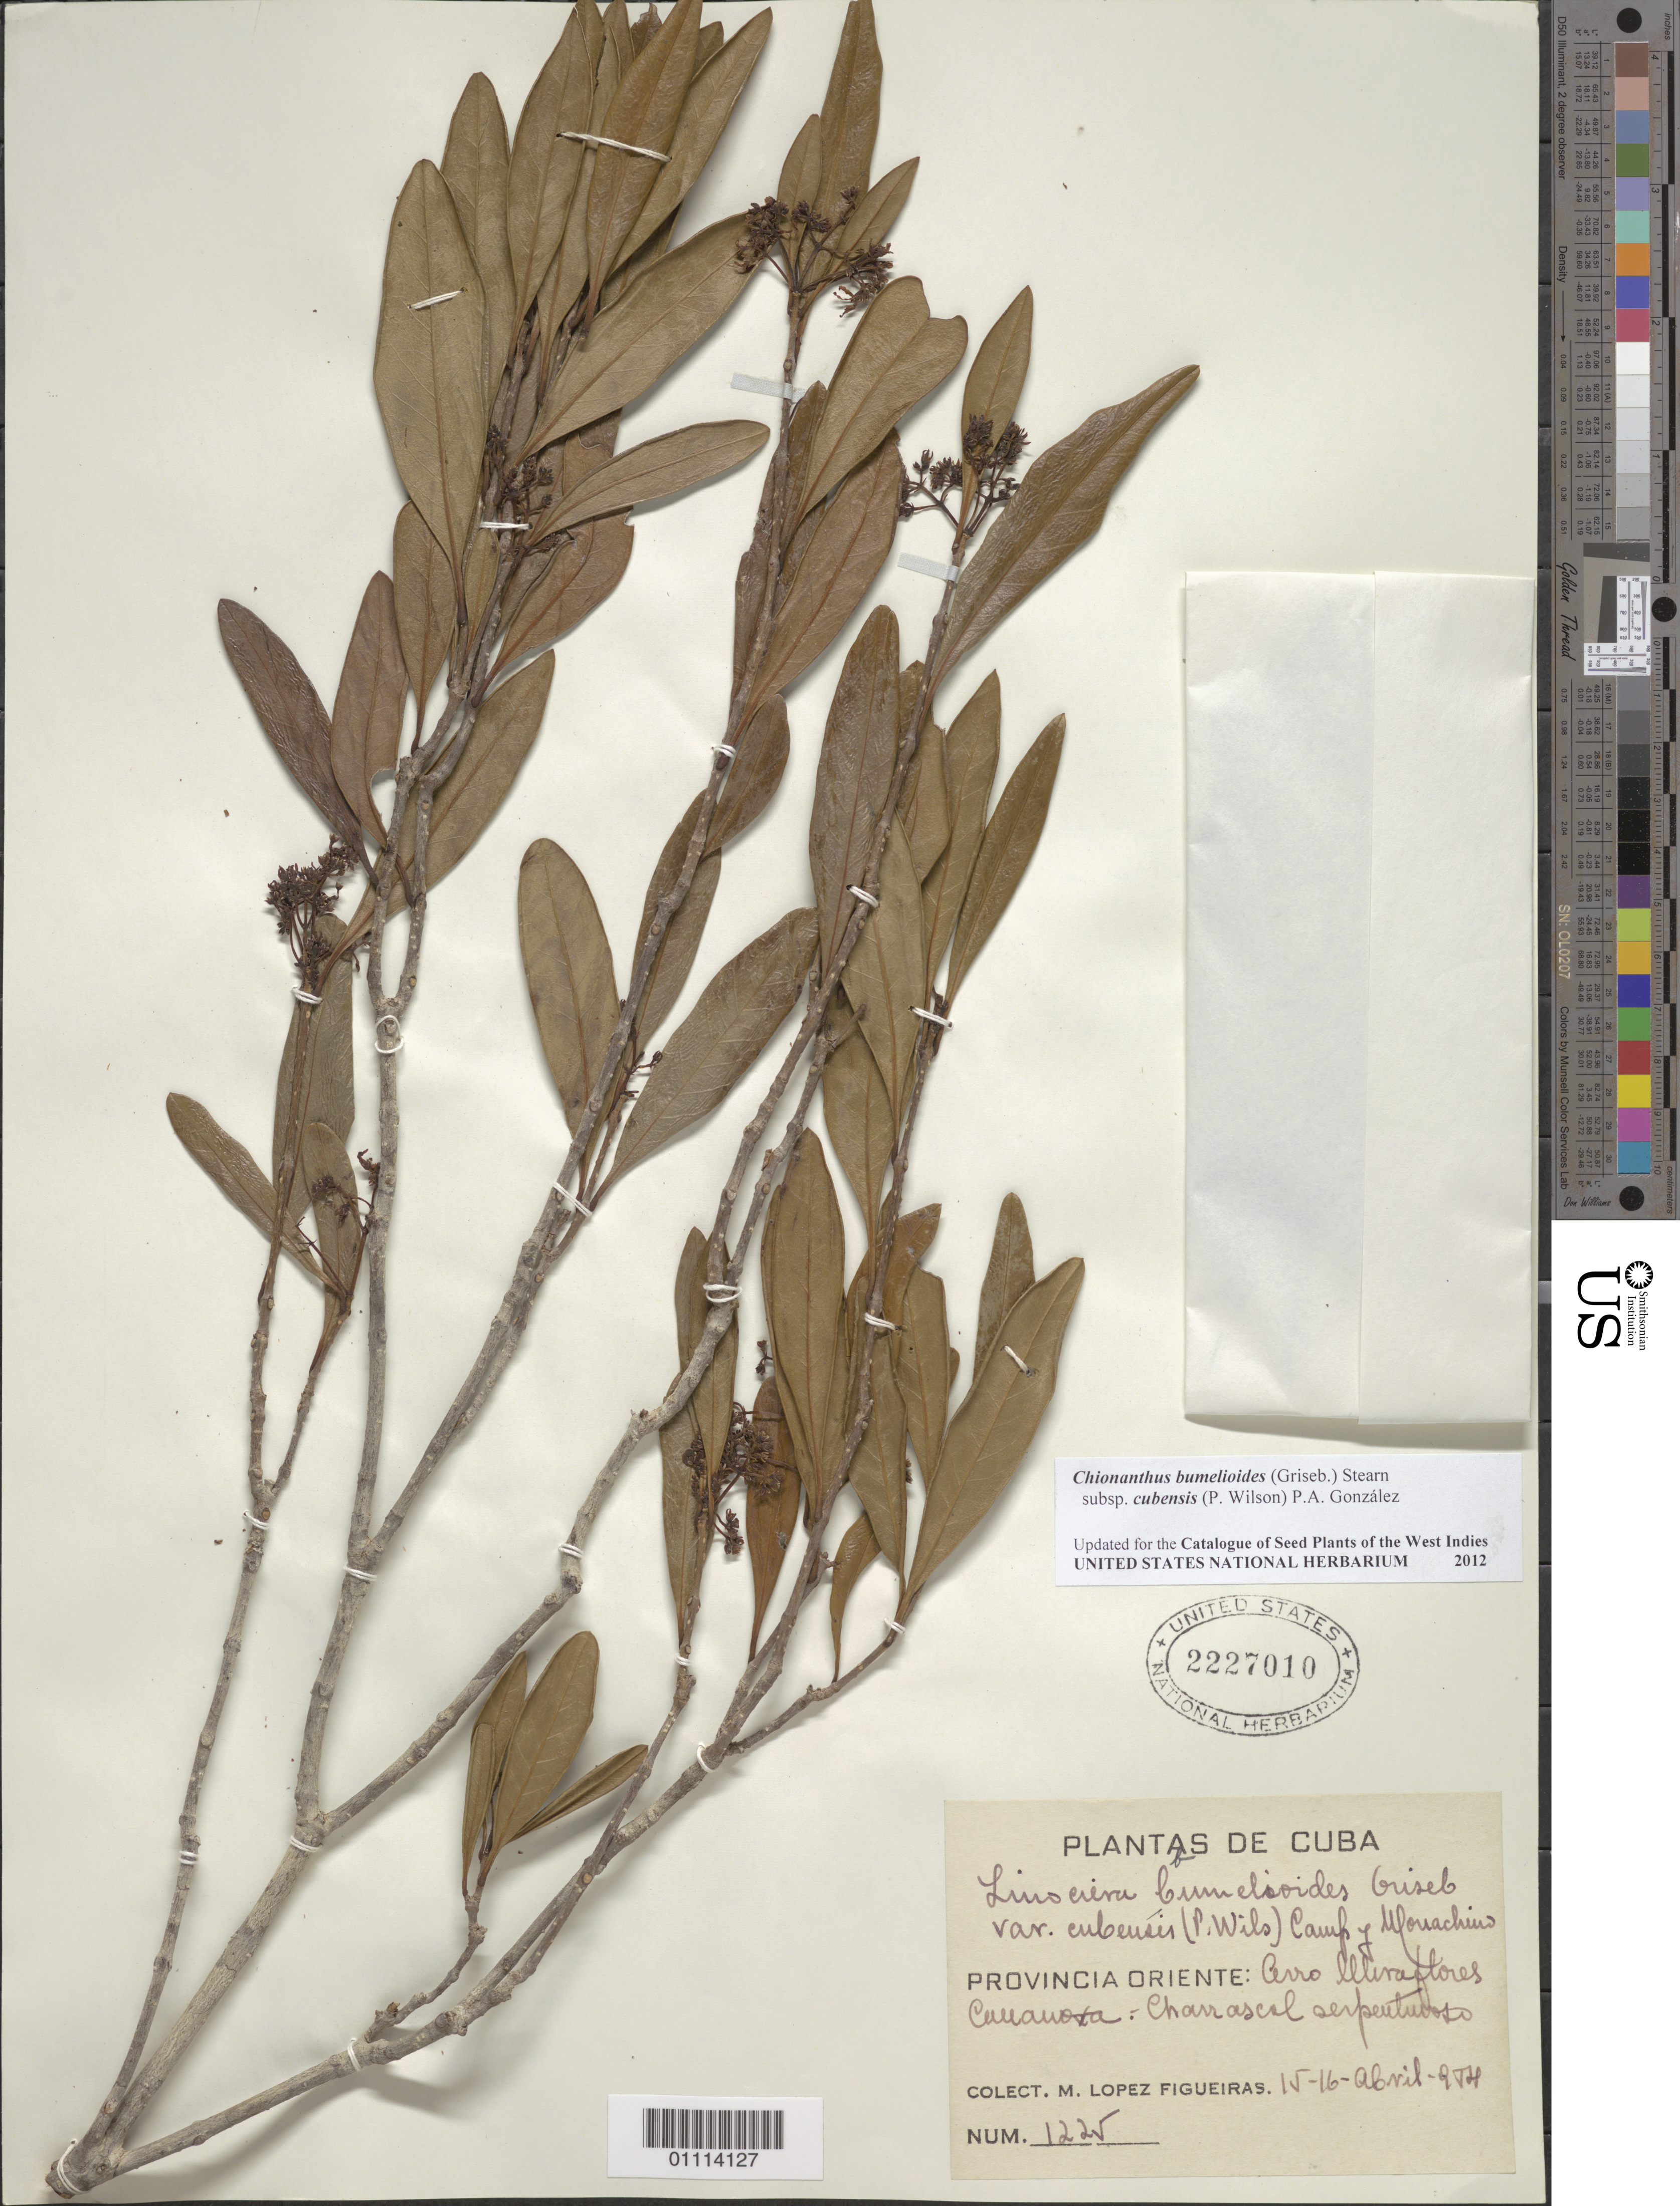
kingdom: Plantae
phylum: Tracheophyta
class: Magnoliopsida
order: Lamiales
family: Oleaceae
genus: Linociera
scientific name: Linociera bumelioides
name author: Griseb.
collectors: M. López Figueiras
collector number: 1225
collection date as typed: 15 Apr 1974 and 16 Apr 1974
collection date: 1974-04-15,1974-04-16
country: Cuba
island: Cuba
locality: Arro Illiflores Cauauora: Charrascal serpeutuas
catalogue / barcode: US 2227010